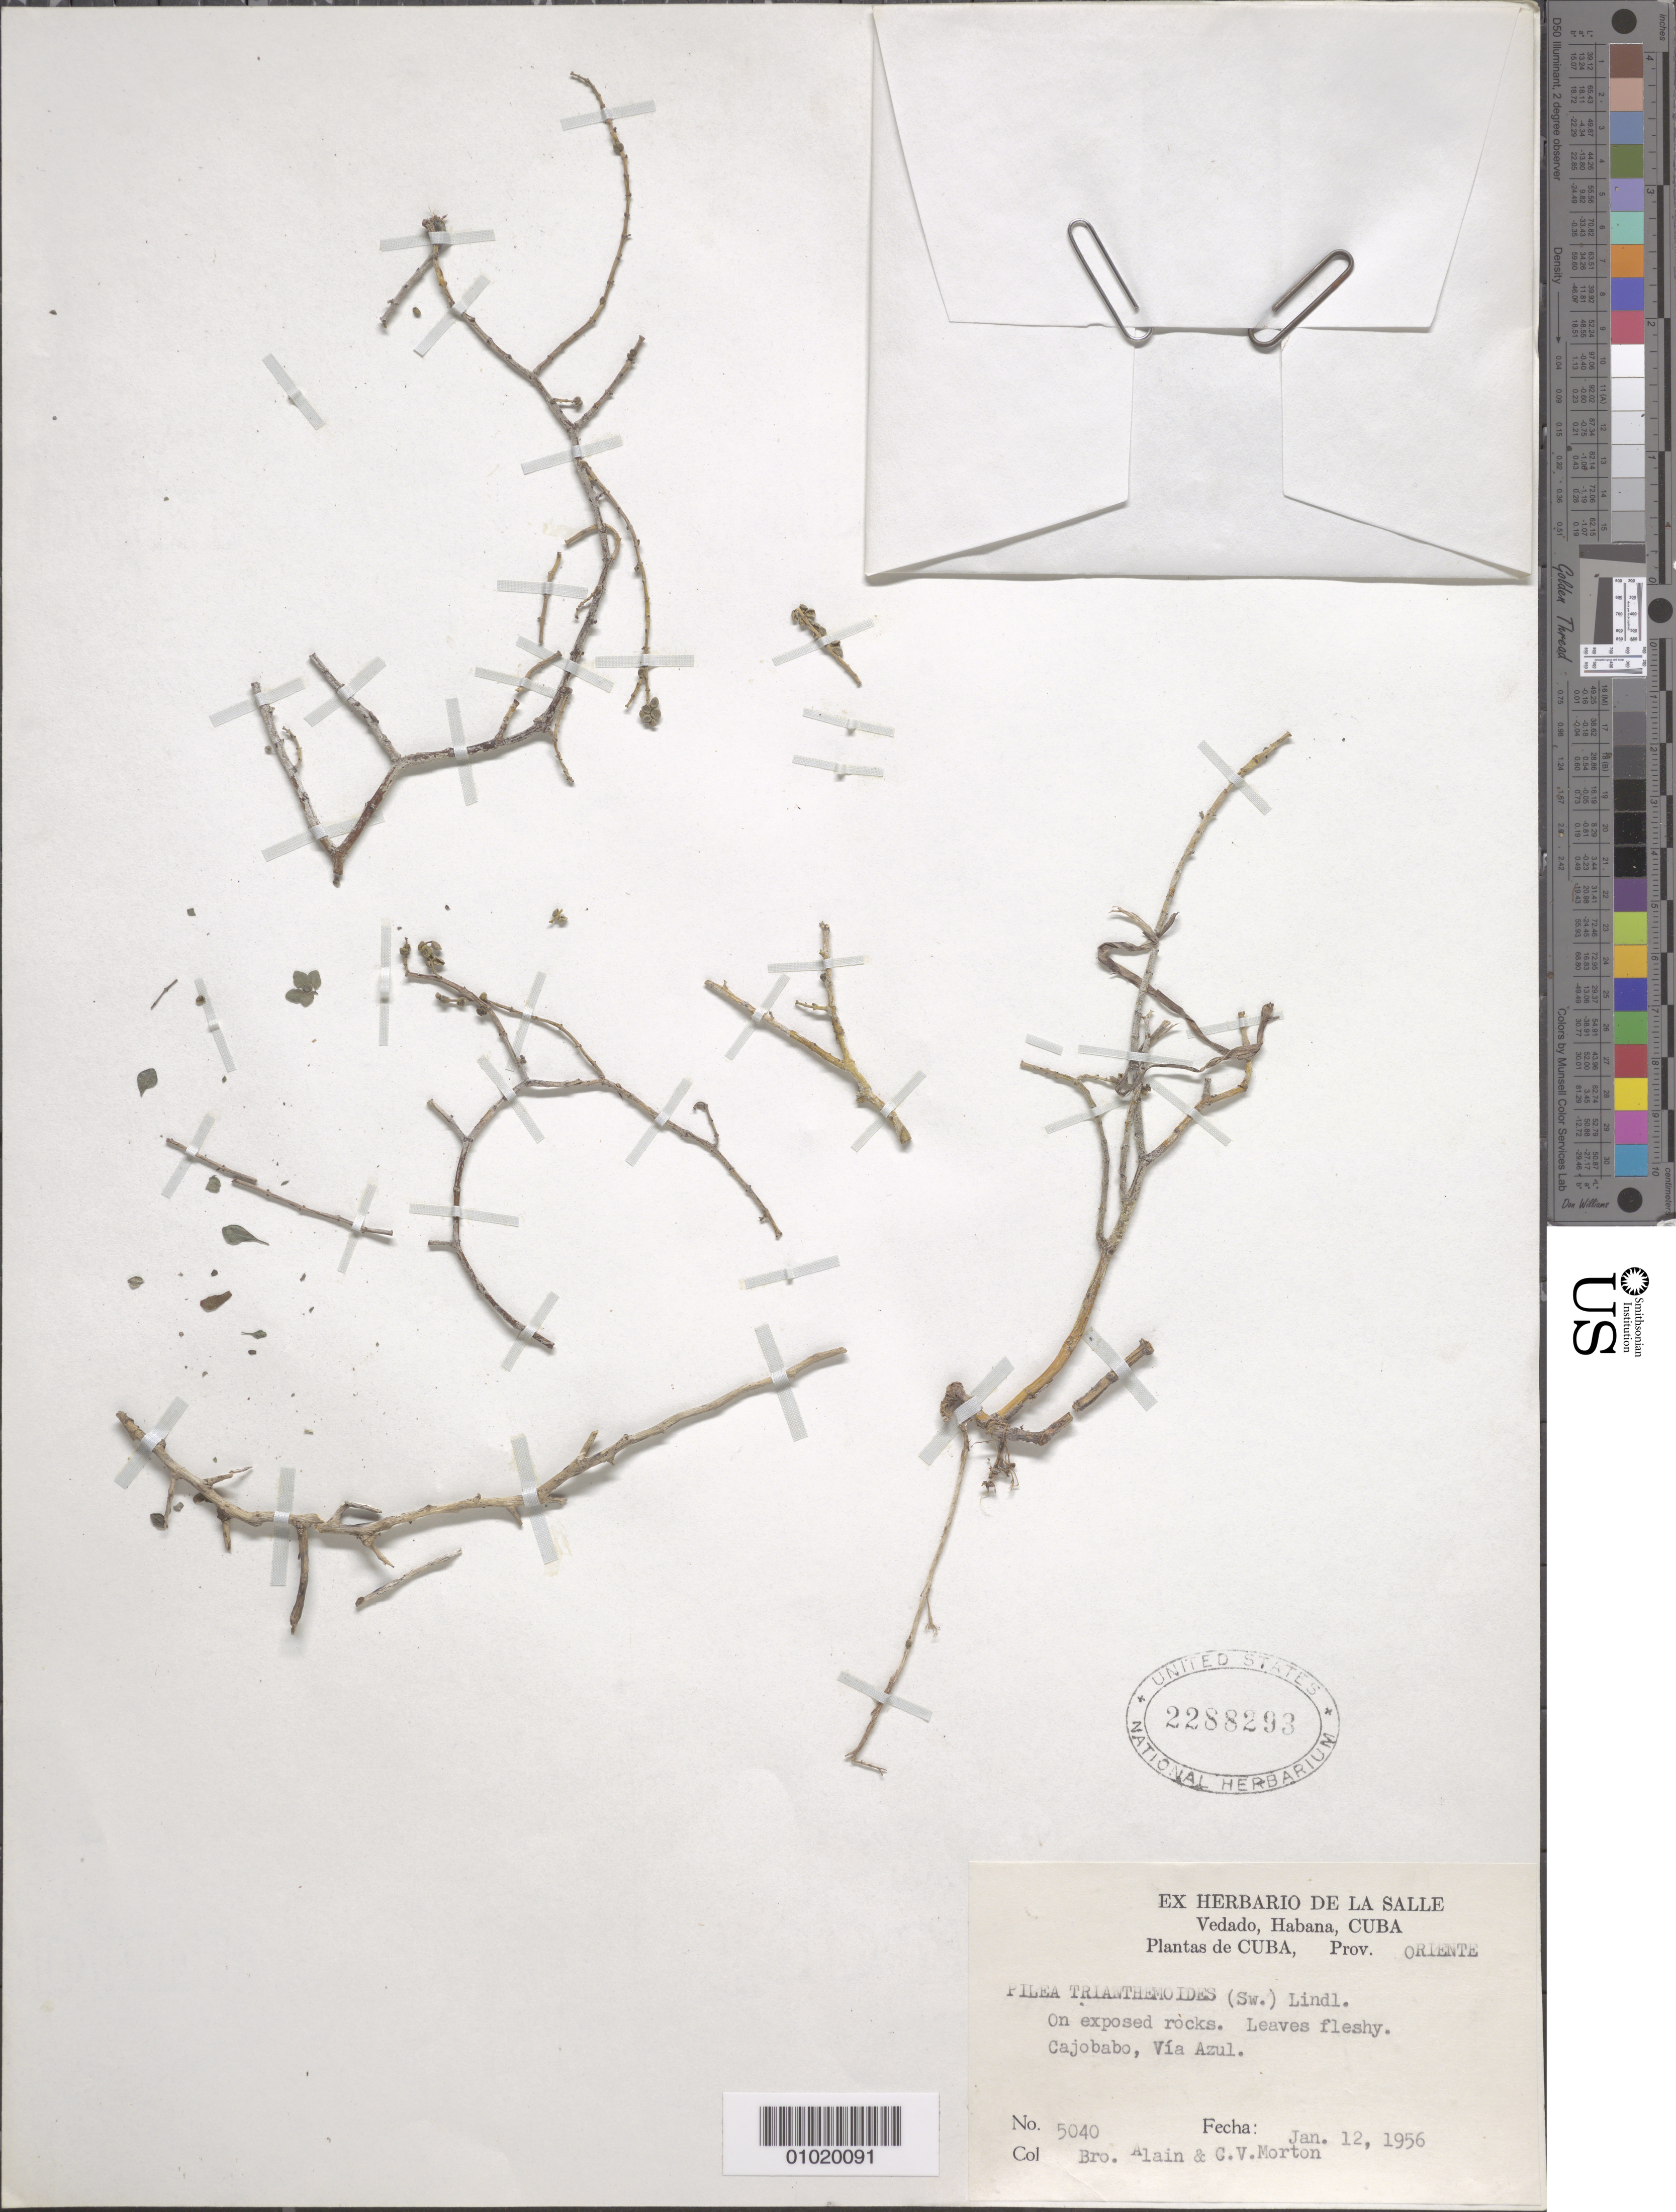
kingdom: Plantae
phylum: Tracheophyta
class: Magnoliopsida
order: Rosales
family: Urticaceae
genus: Pilea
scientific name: Pilea trianthemoides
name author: (Sw.) Lindl.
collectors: A. H. Liogier & C. V. Morton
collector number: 5040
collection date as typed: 12 Jan 1956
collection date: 1956-01-12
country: Cuba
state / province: Oriente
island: Cuba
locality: Cajobabo, Via Azul On exposed rocks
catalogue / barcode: US 2288293